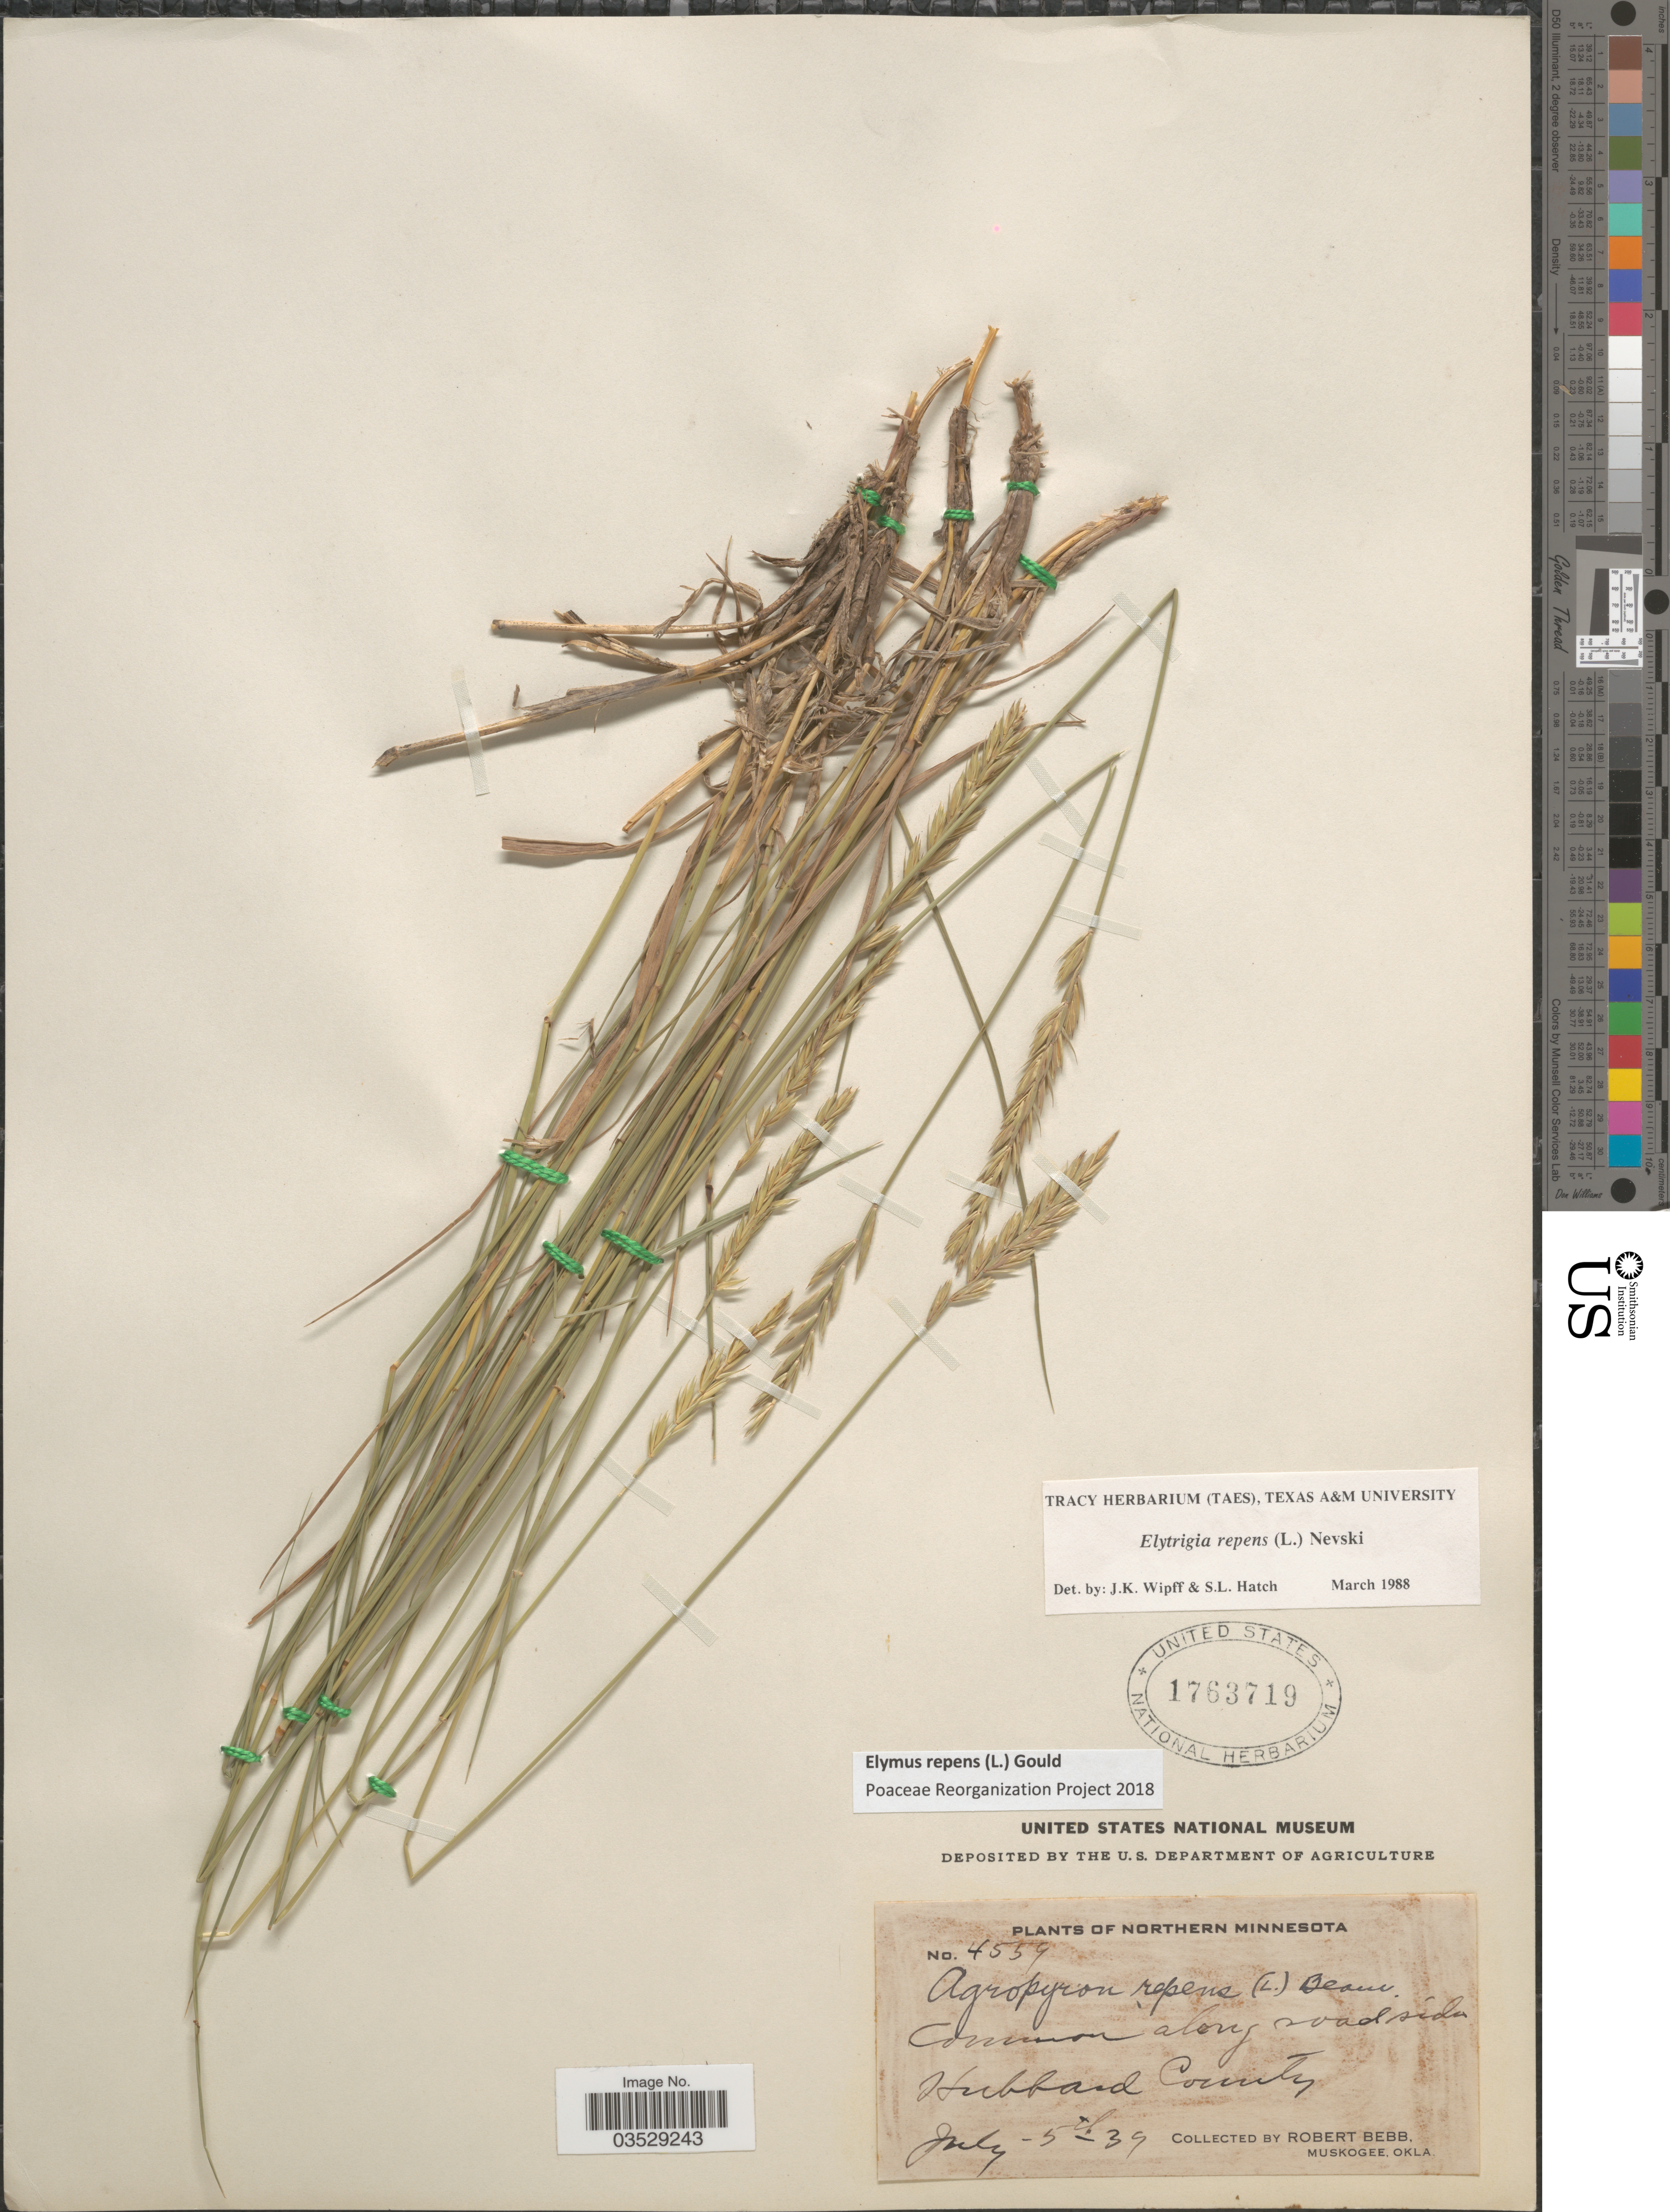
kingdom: Plantae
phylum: Tracheophyta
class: Liliopsida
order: Poales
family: Poaceae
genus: Elymus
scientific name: Elymus repens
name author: (L.) Gould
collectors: R. Bebb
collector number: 4559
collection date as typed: Transcribed d/m/y: 5/7/39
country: United States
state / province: Minnesota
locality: Northern Minnesota. Common along roadside Hubbard County.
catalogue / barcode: US 1763719